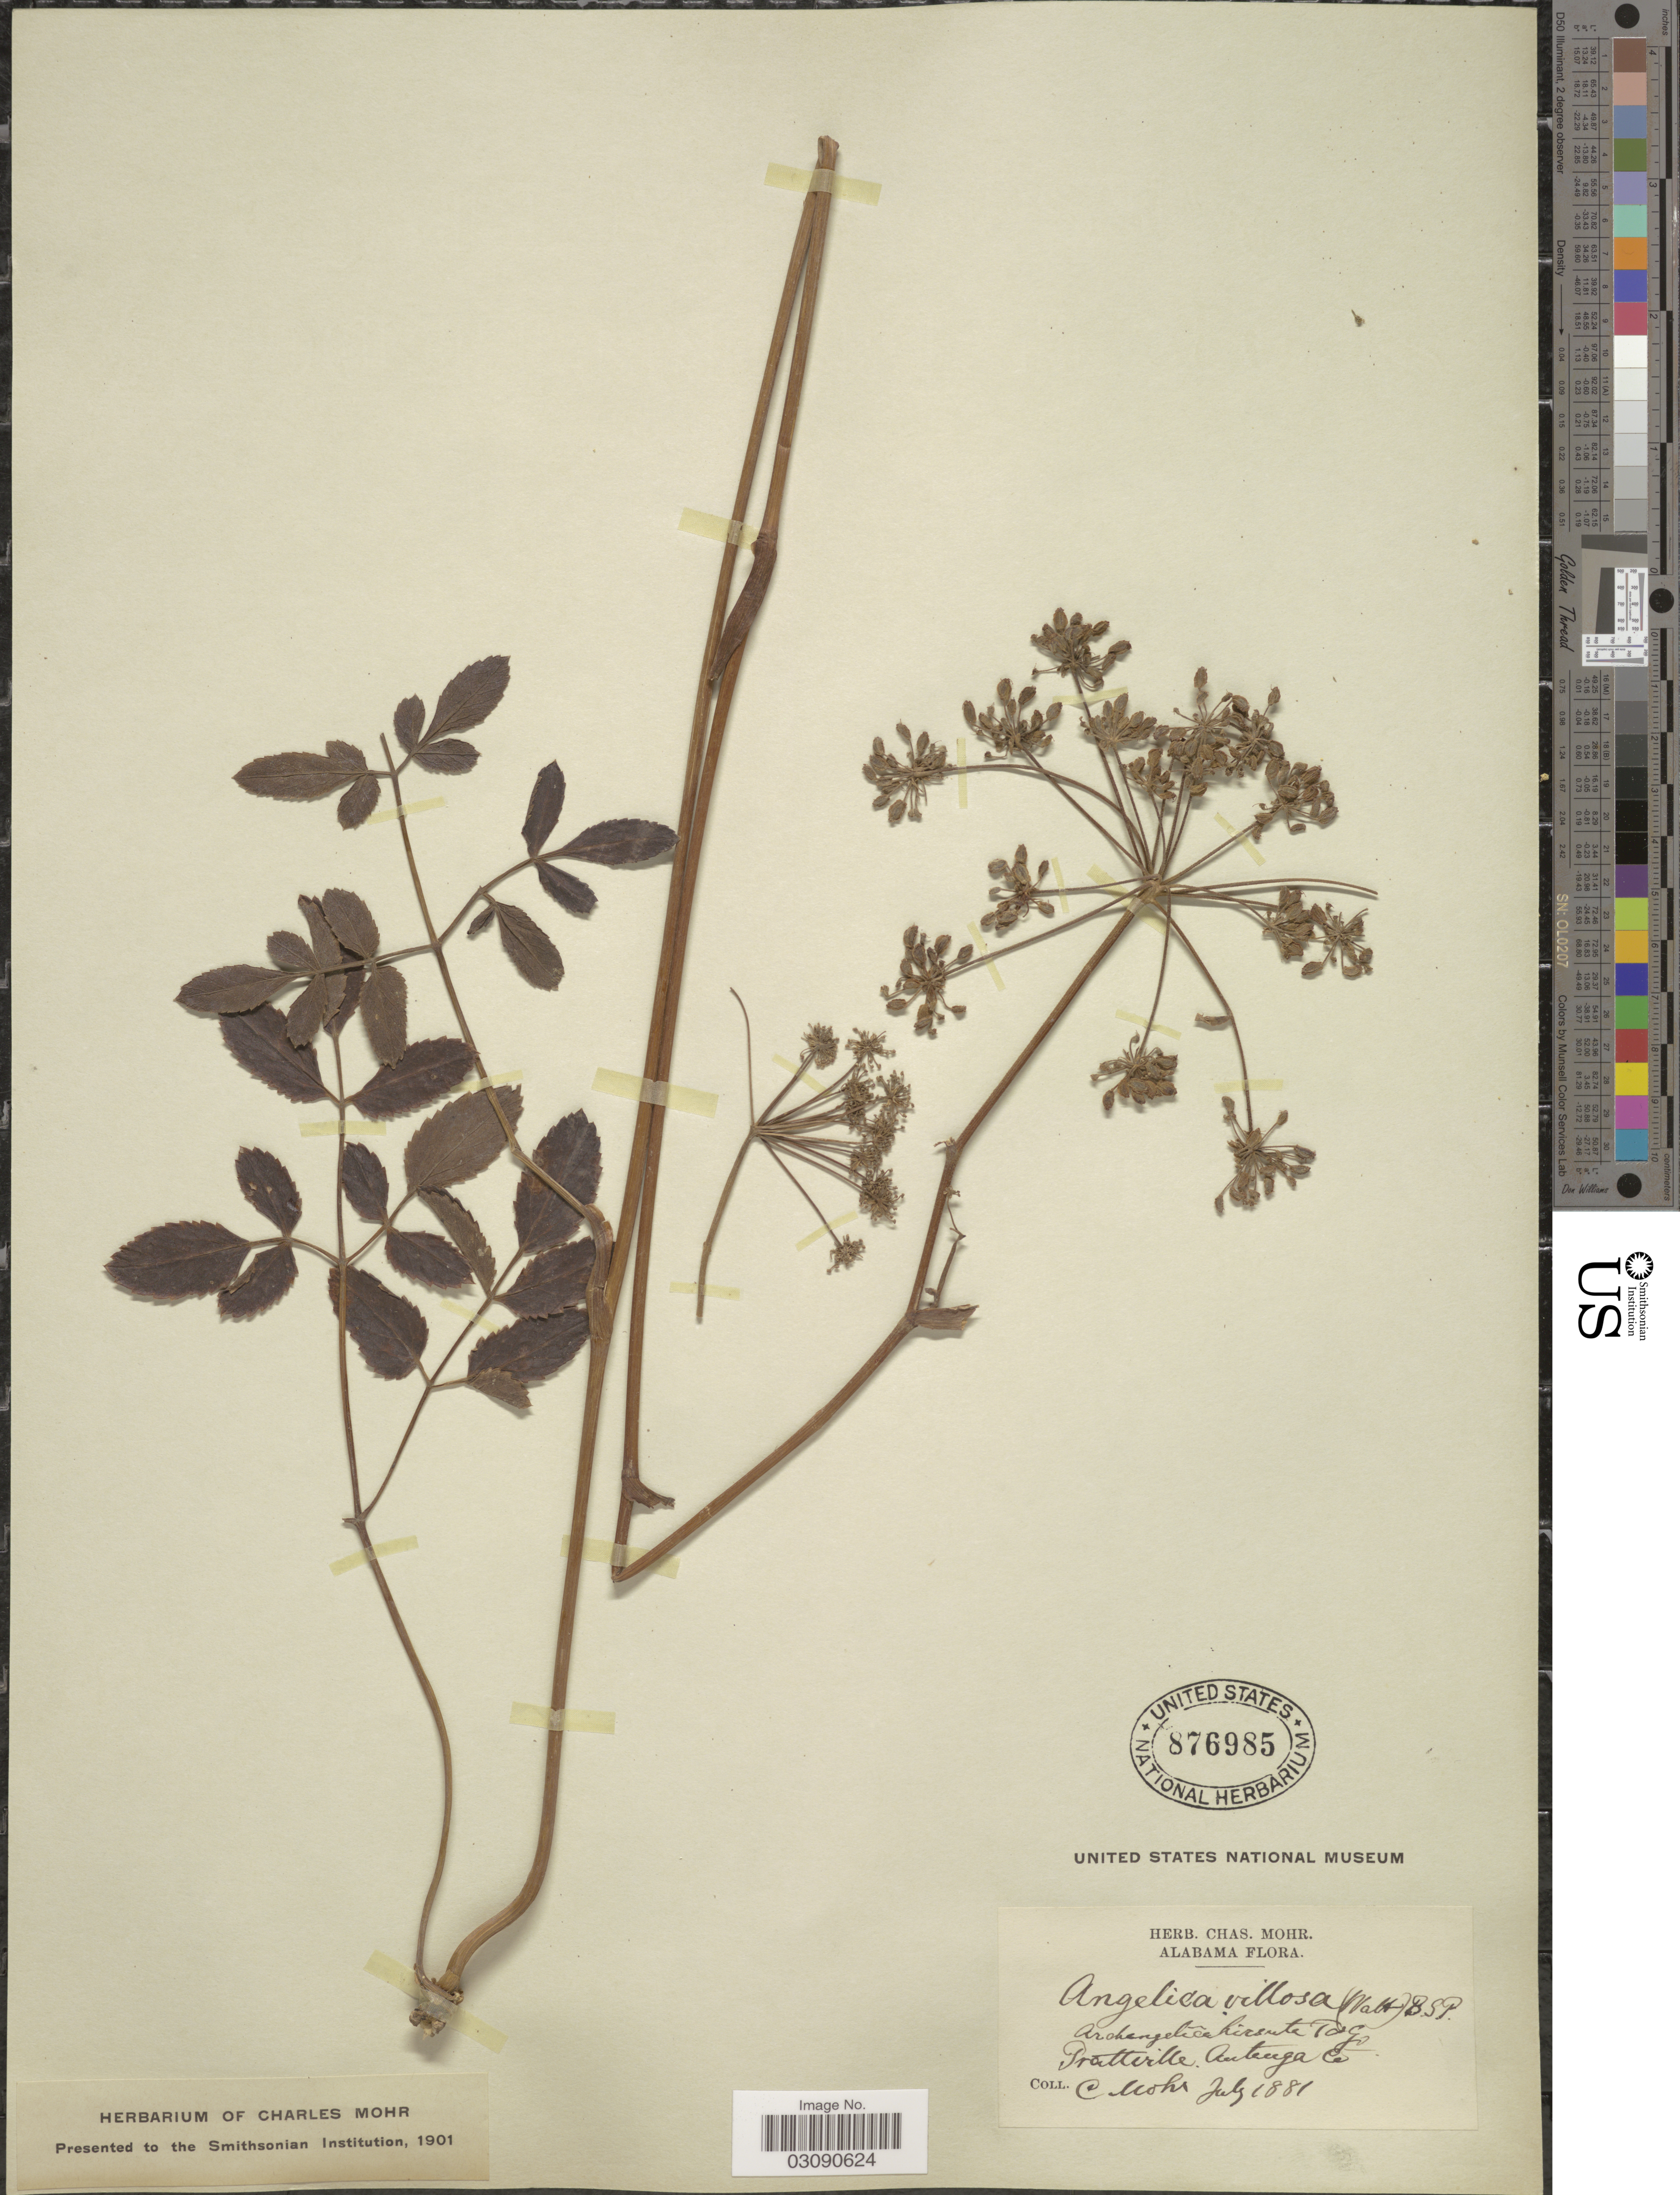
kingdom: Plantae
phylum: Tracheophyta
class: Magnoliopsida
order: Apiales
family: Apiaceae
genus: Angelica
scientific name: Angelica venenosa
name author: (Greenway) Fernald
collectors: Mohr, C. T. (herbarium)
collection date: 1881-07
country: United States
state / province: Alabama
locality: Pratteville, Antenga Co.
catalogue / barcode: US 876985